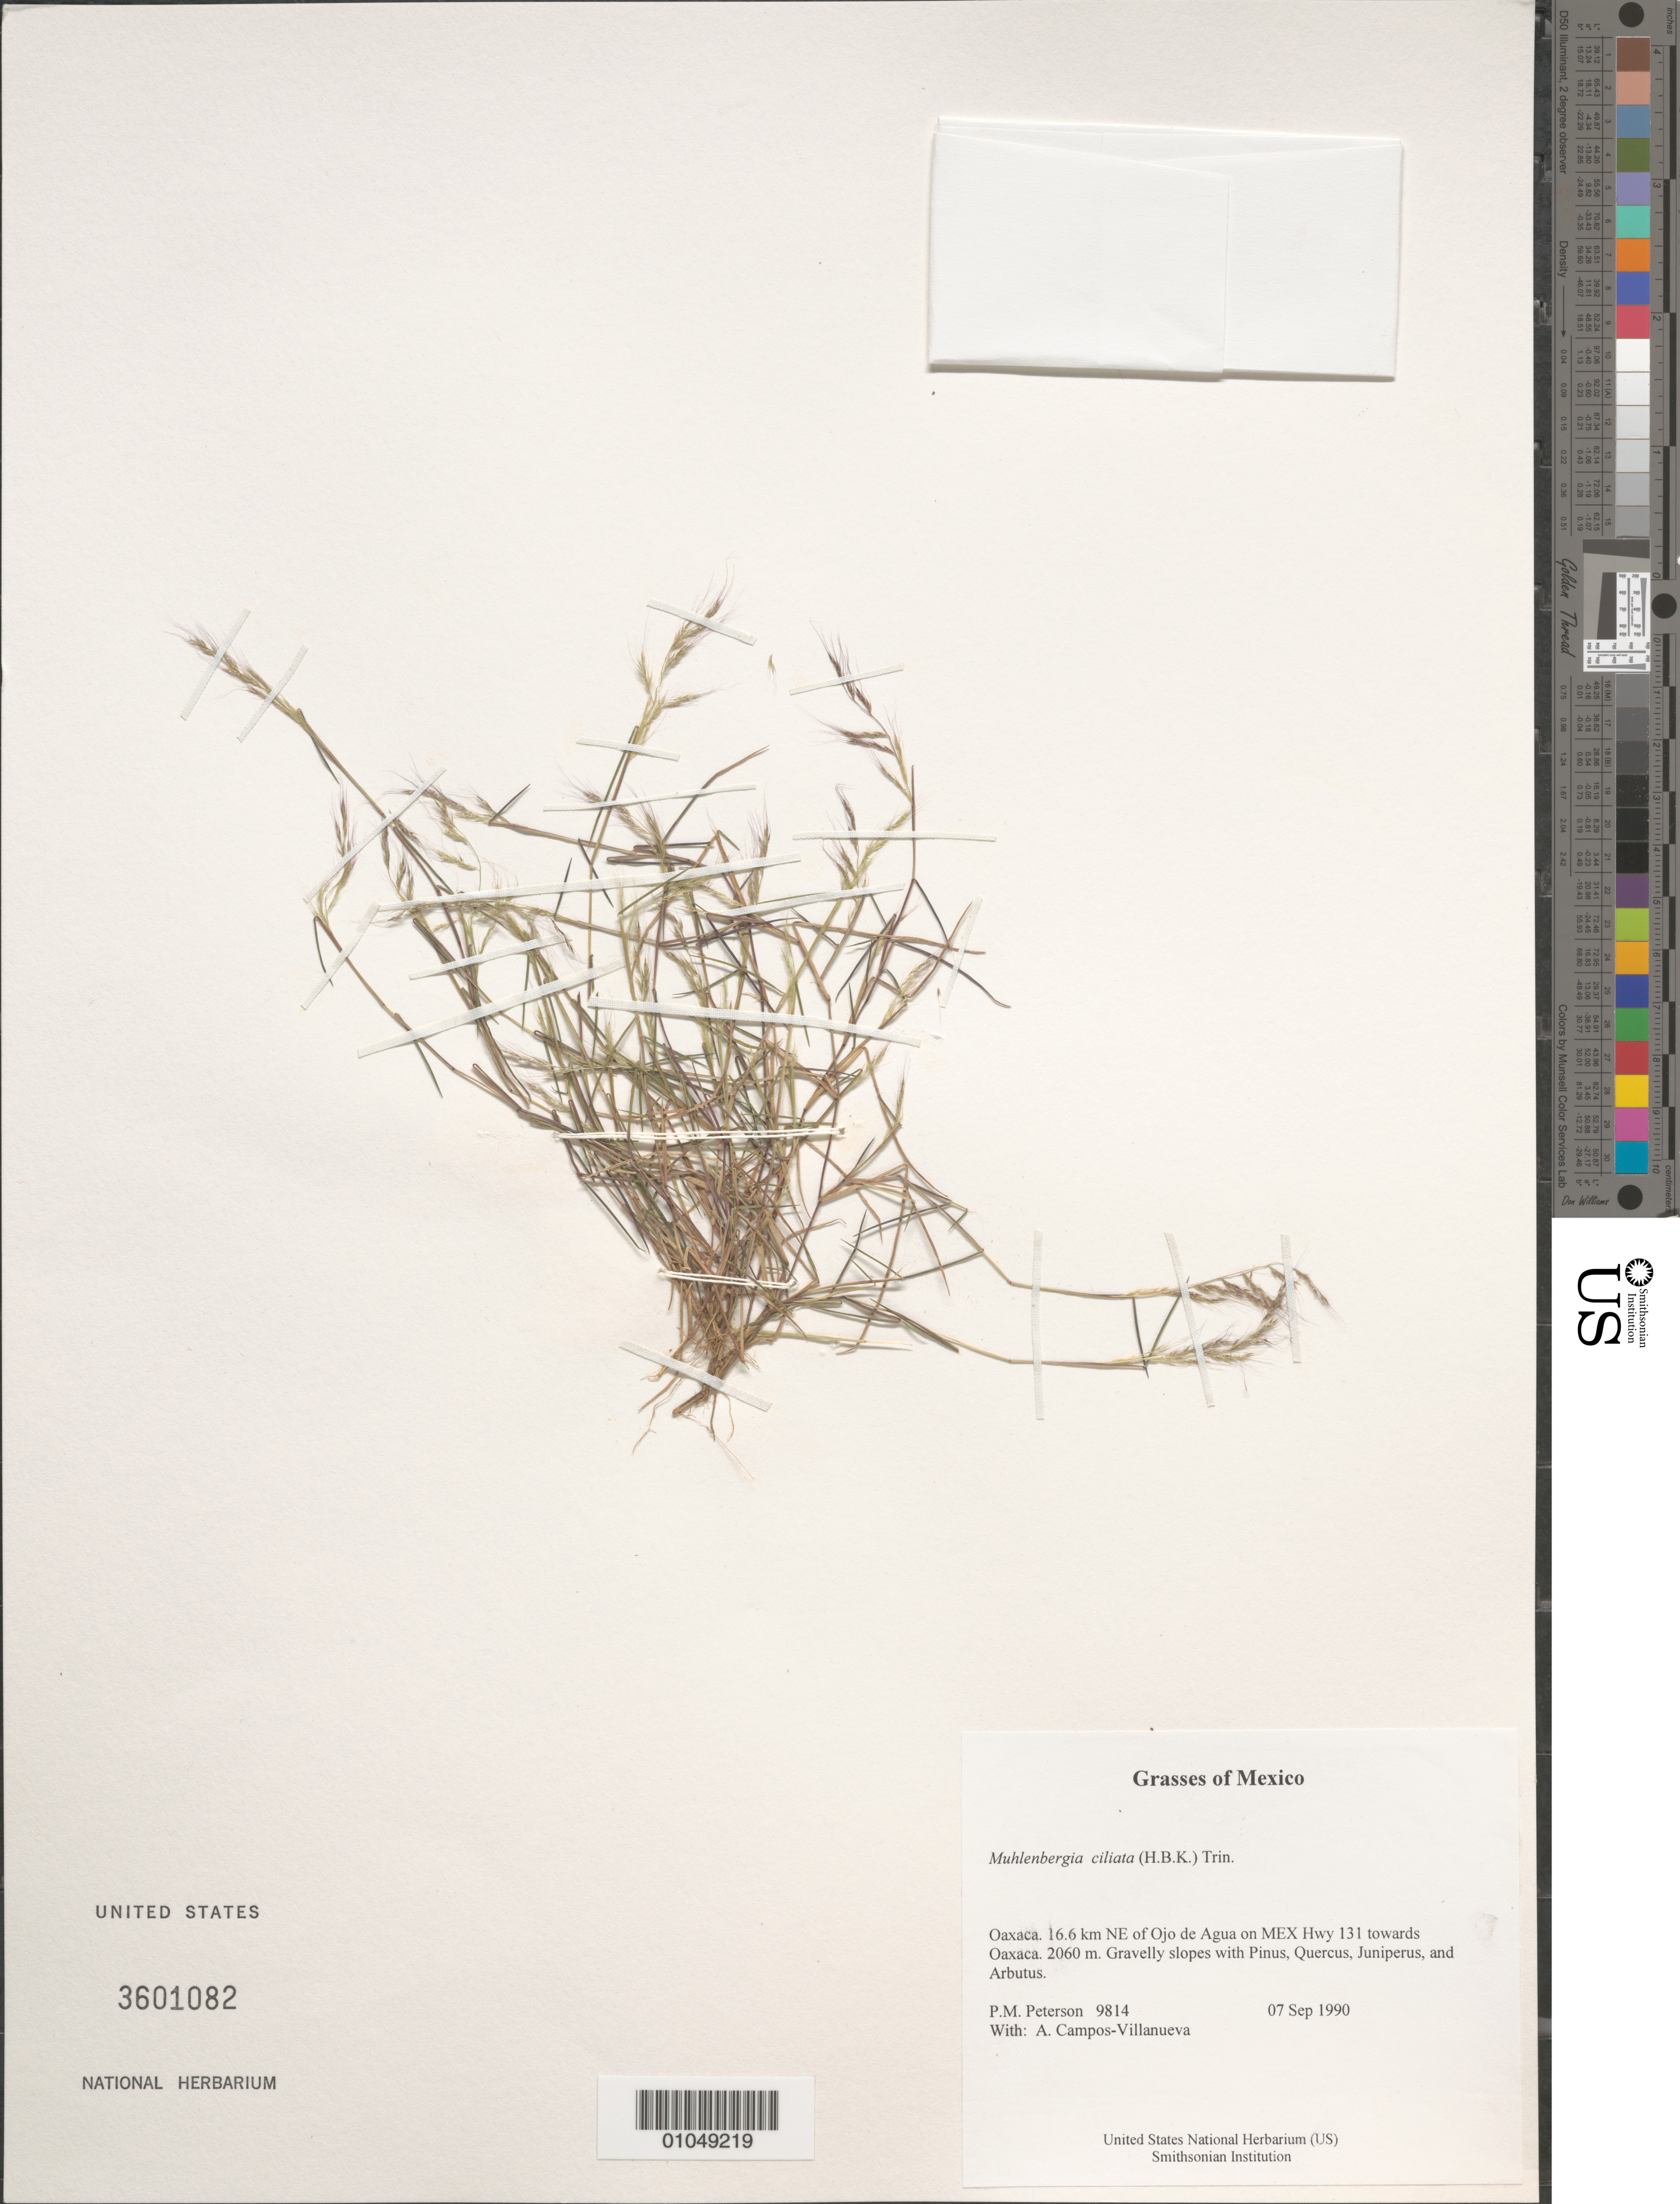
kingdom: Plantae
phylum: Tracheophyta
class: Liliopsida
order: Poales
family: Poaceae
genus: Muhlenbergia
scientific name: Muhlenbergia ciliata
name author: (Kunth) Trin.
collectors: P. M. Peterson & A. Campos-Villanueva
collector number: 09814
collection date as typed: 07 Sep 1990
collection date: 1990-09-07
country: Mexico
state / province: Oaxaca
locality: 16.6 km NE of Ojo de Agua on MEX Hwy 131 towards Oaxaca.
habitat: Gravelly slopes with Pinus, Quercus, Juniperus, and Arbutus.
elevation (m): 2060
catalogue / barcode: US 3601082